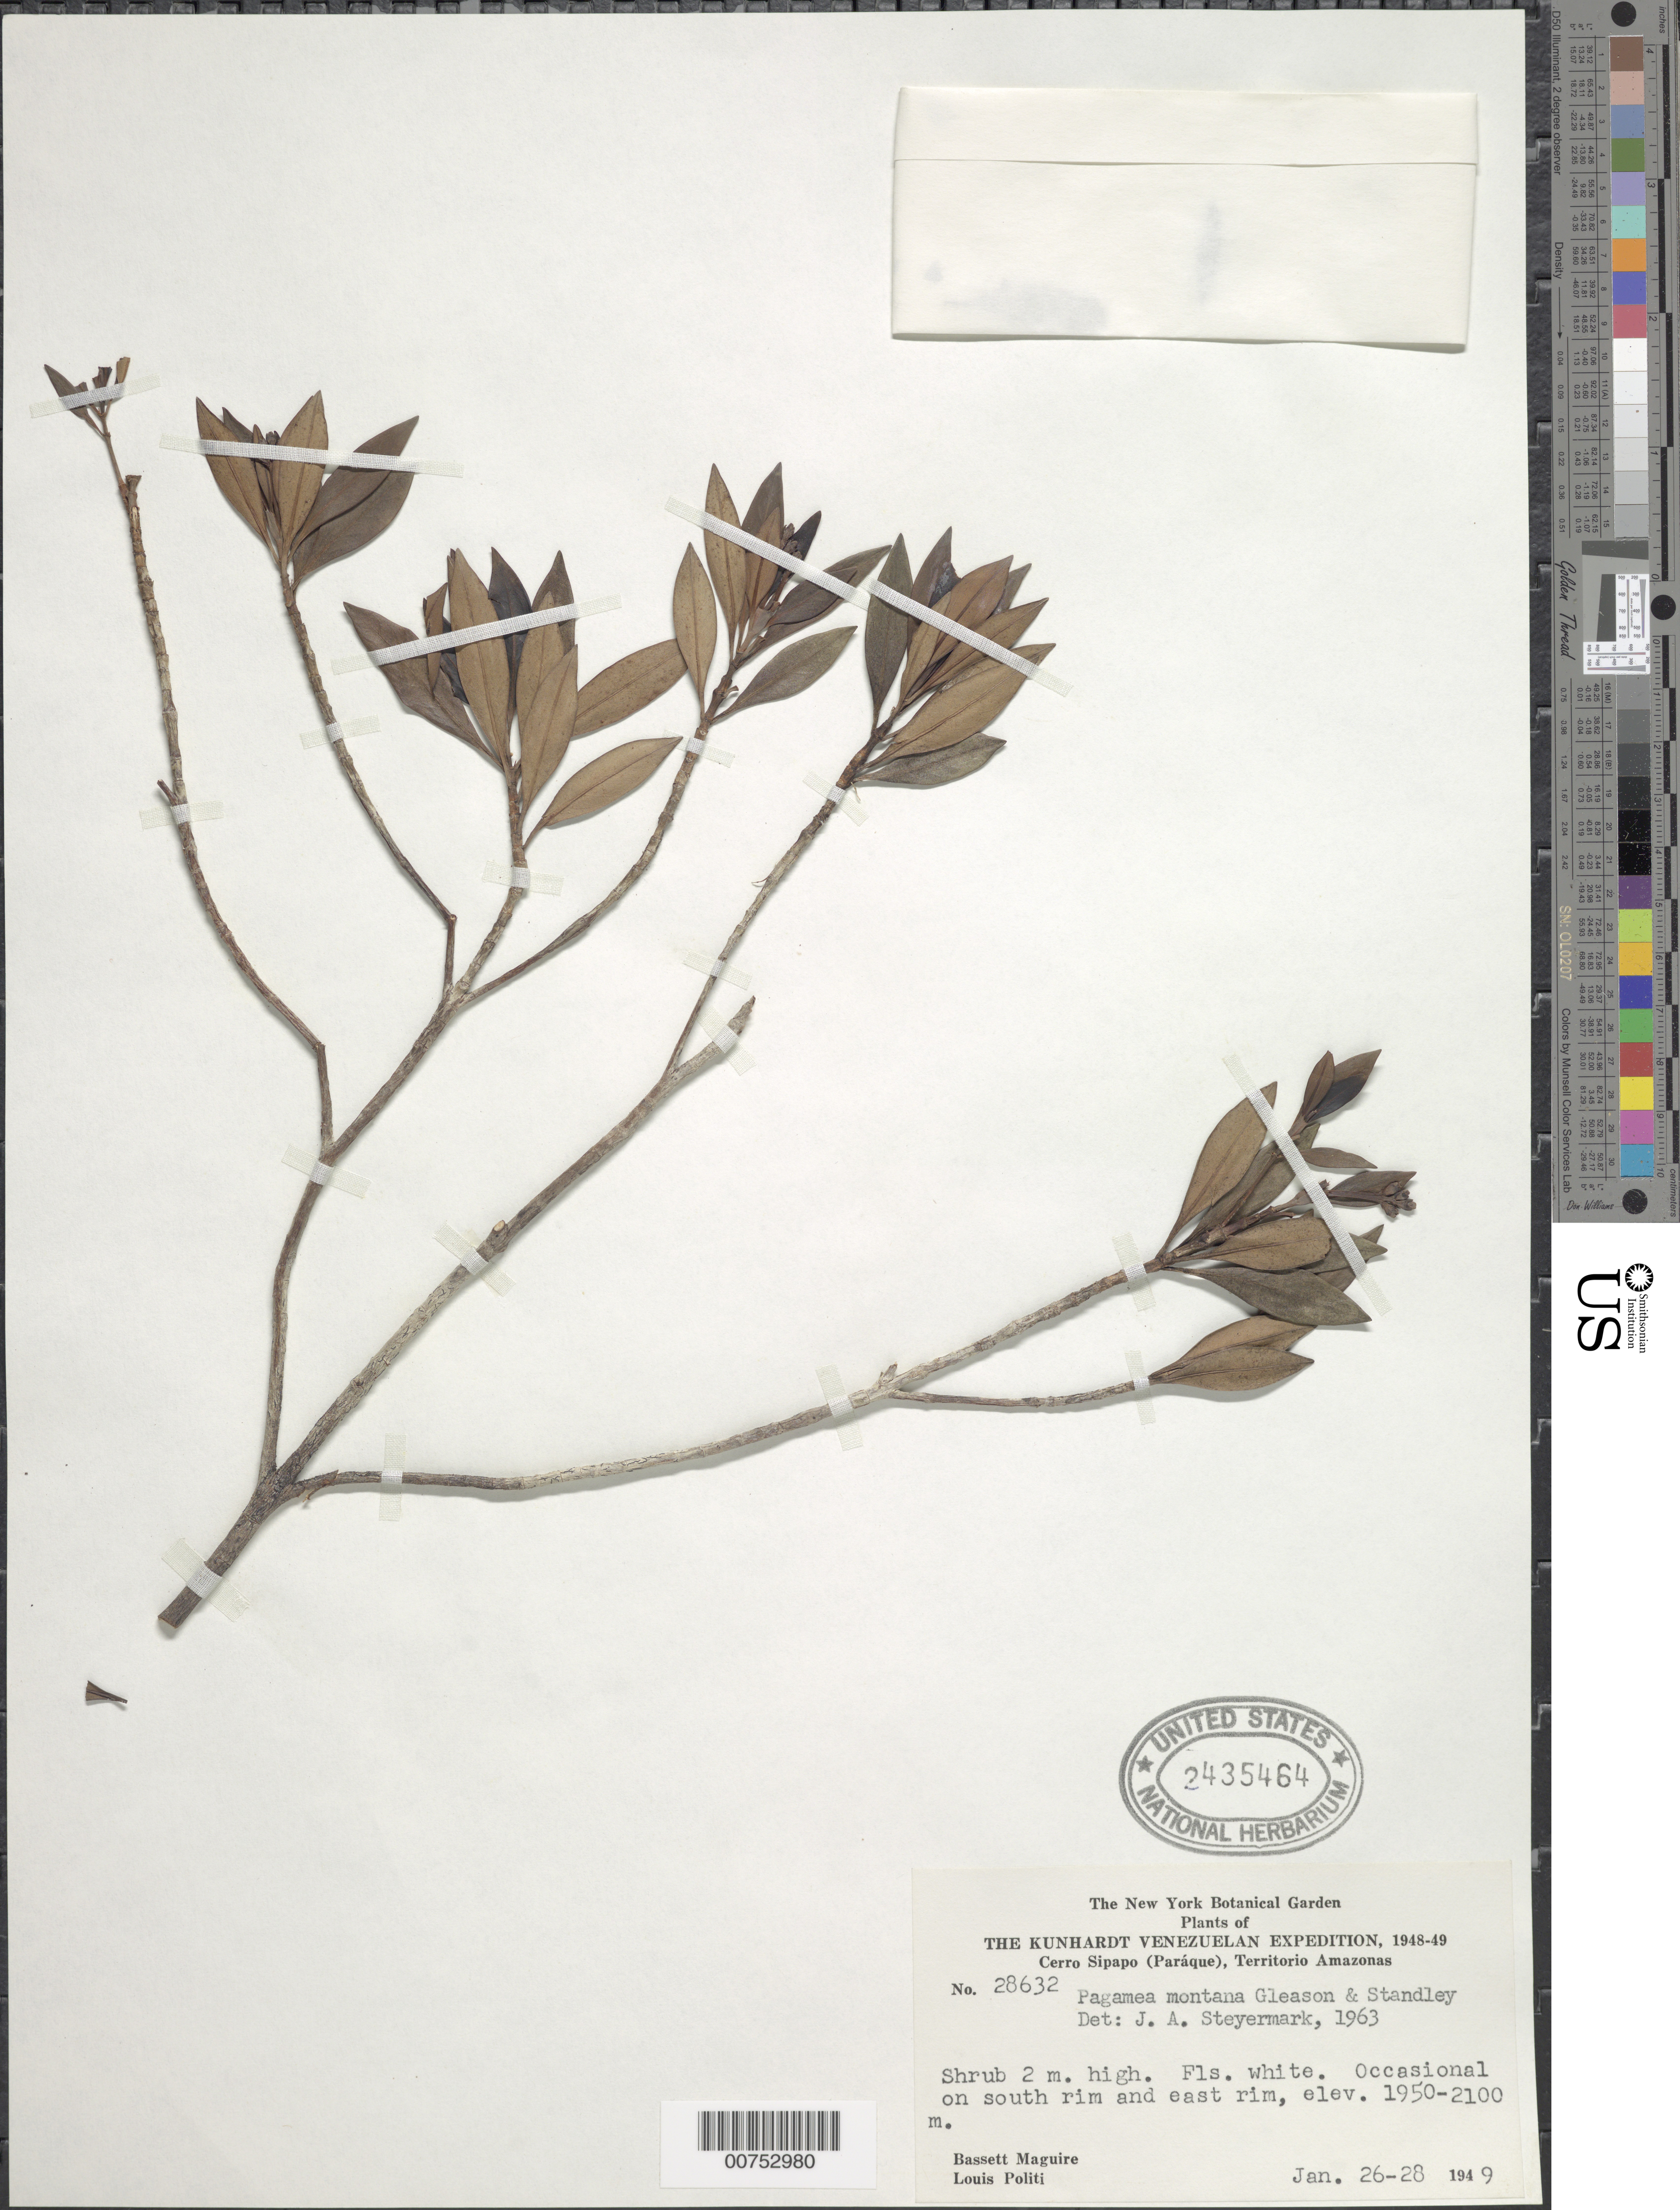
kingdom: Plantae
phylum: Tracheophyta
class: Magnoliopsida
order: Gentianales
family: Rubiaceae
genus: Pagamea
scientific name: Pagamea montana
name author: Gleason & Standl.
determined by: Steyermark, Julian A., (VEN)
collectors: B. Maguire & L. Politi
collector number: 28632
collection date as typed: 26-Jan-49 to 28-Jan-49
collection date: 1949-01-26/1949-01-28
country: Venezuela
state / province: Amazonas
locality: Cerro Sipapo (Paráque), South and East Rim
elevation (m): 1950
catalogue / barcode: US 2435464